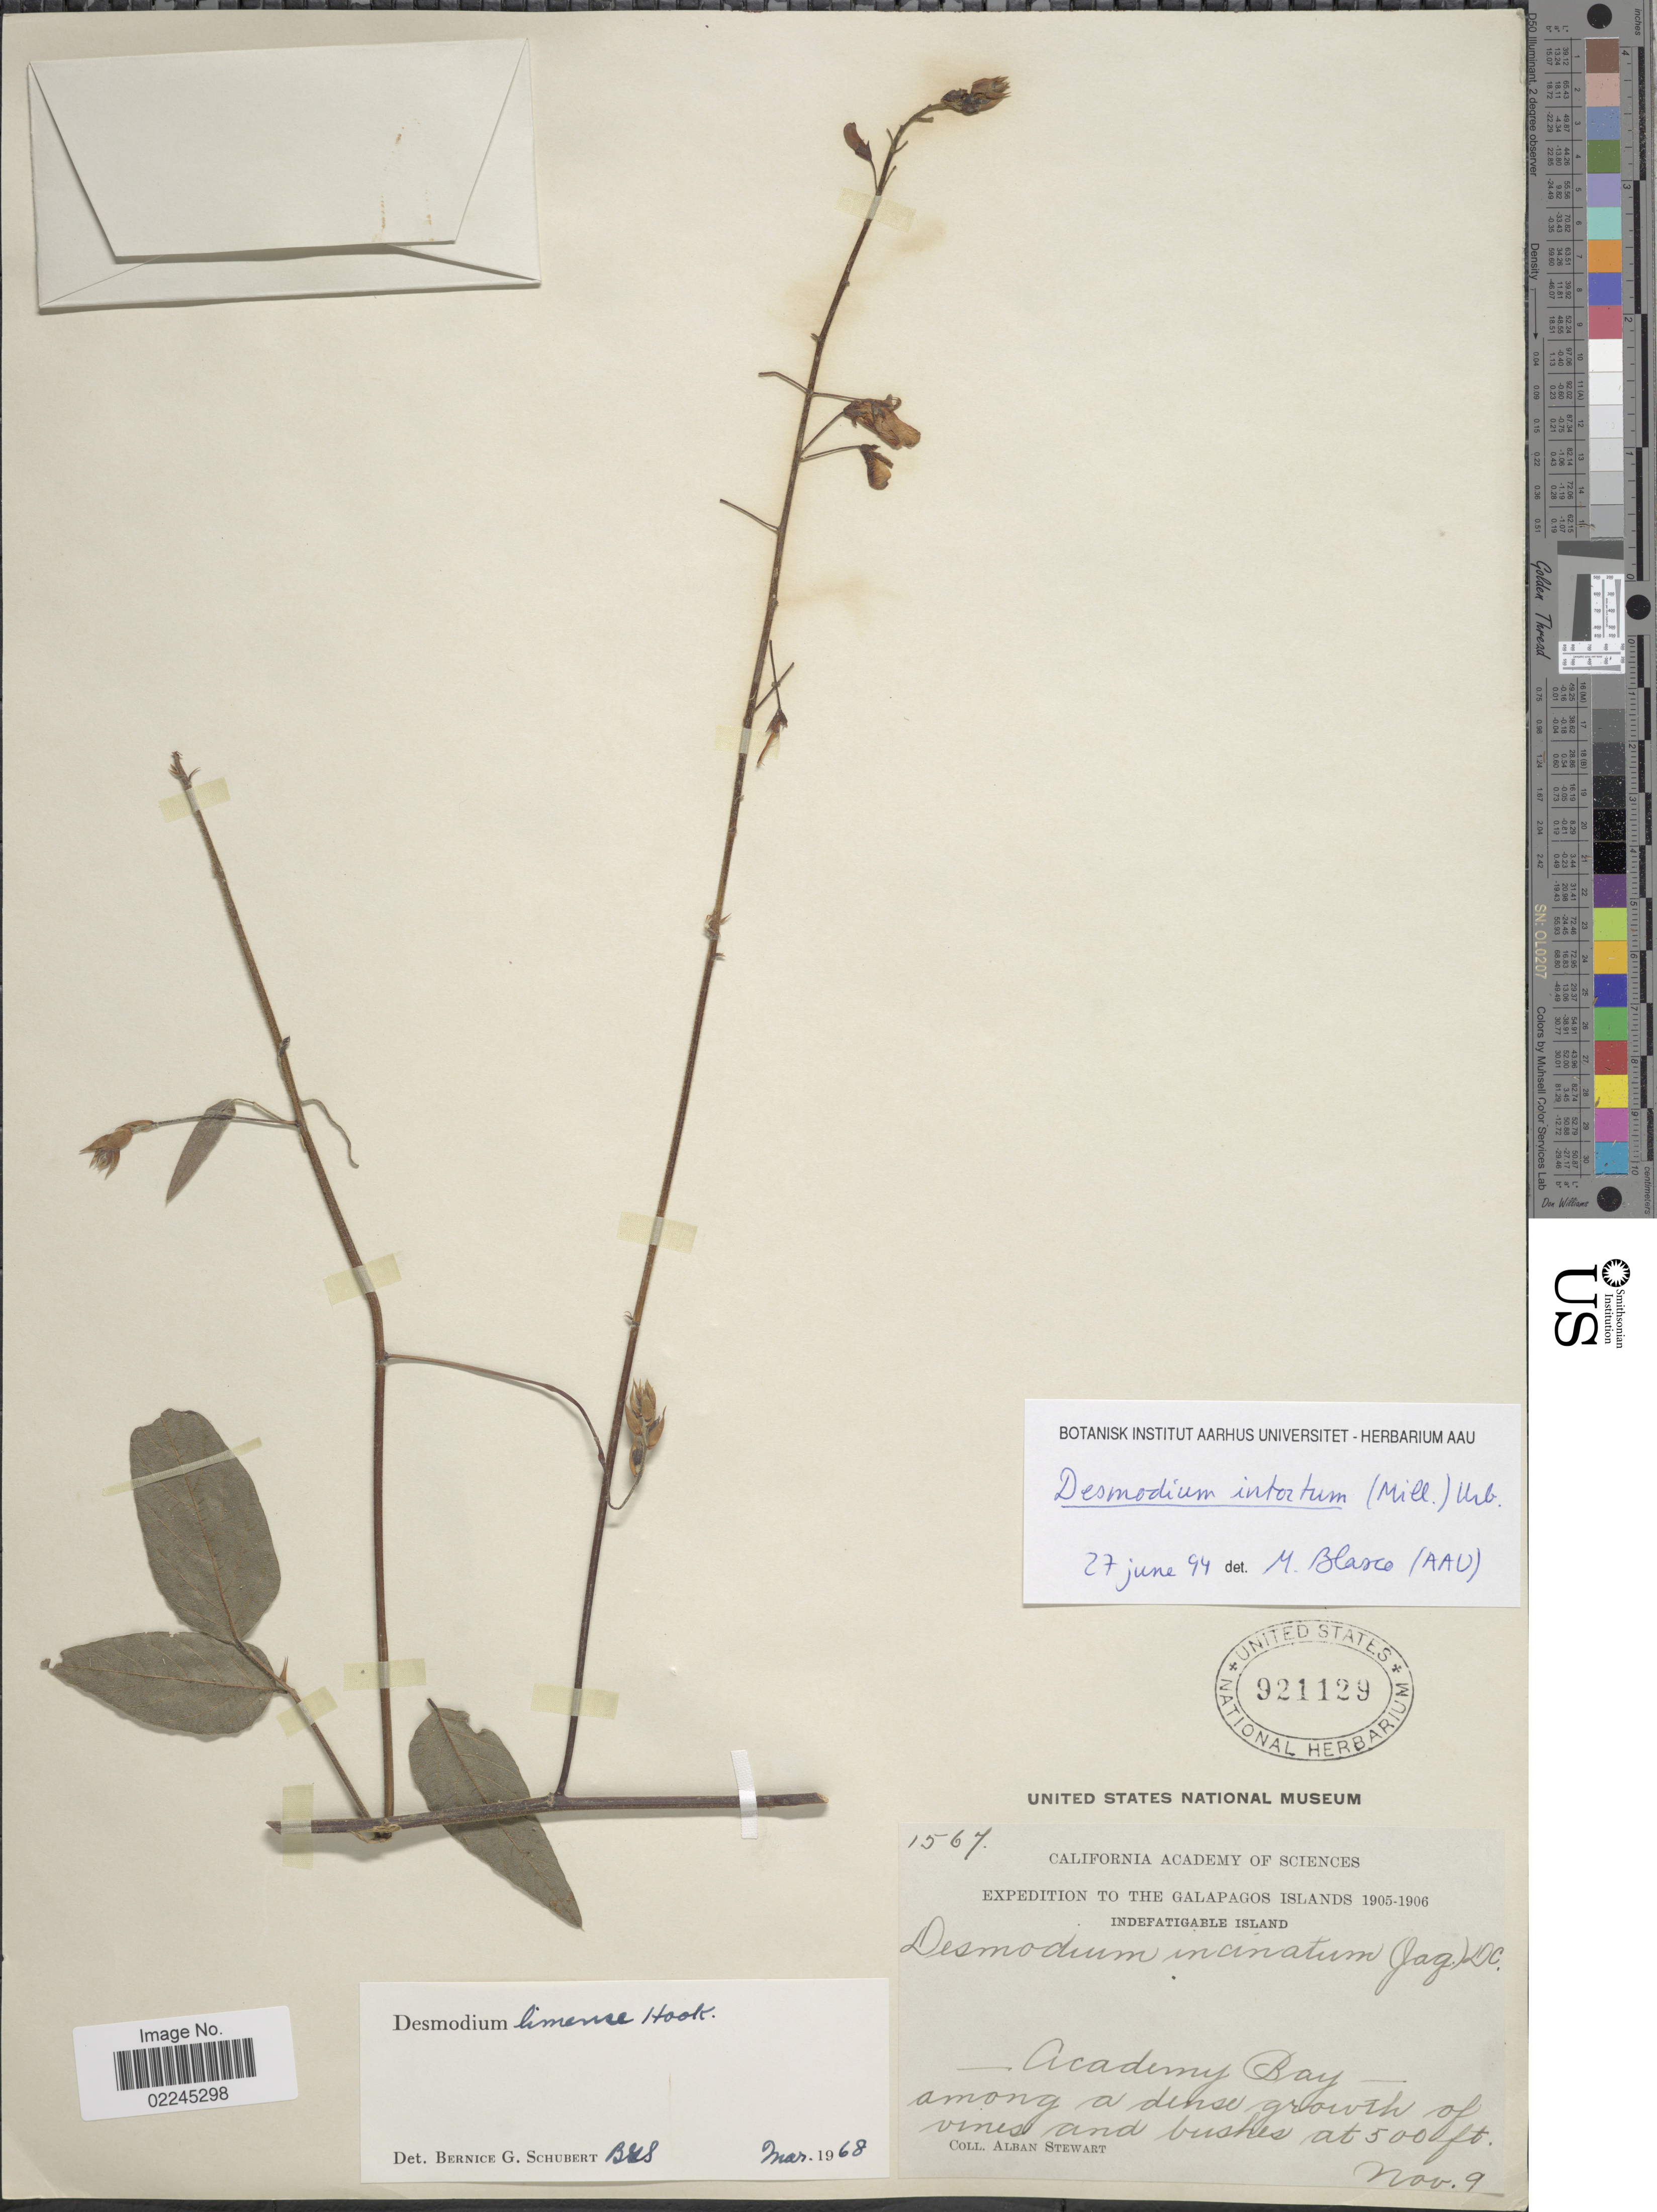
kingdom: Plantae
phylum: Tracheophyta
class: Magnoliopsida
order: Fabales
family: Fabaceae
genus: Desmodium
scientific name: Desmodium intortum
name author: (Mill.) Urb.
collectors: A. Stewart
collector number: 1567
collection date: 1905-11-09/1906-11-09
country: Ecuador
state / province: Colón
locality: Galapagos Islands. Indefatigable Island. Academy Bay - among a dense growth of vines and bushes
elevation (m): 152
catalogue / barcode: US 921129